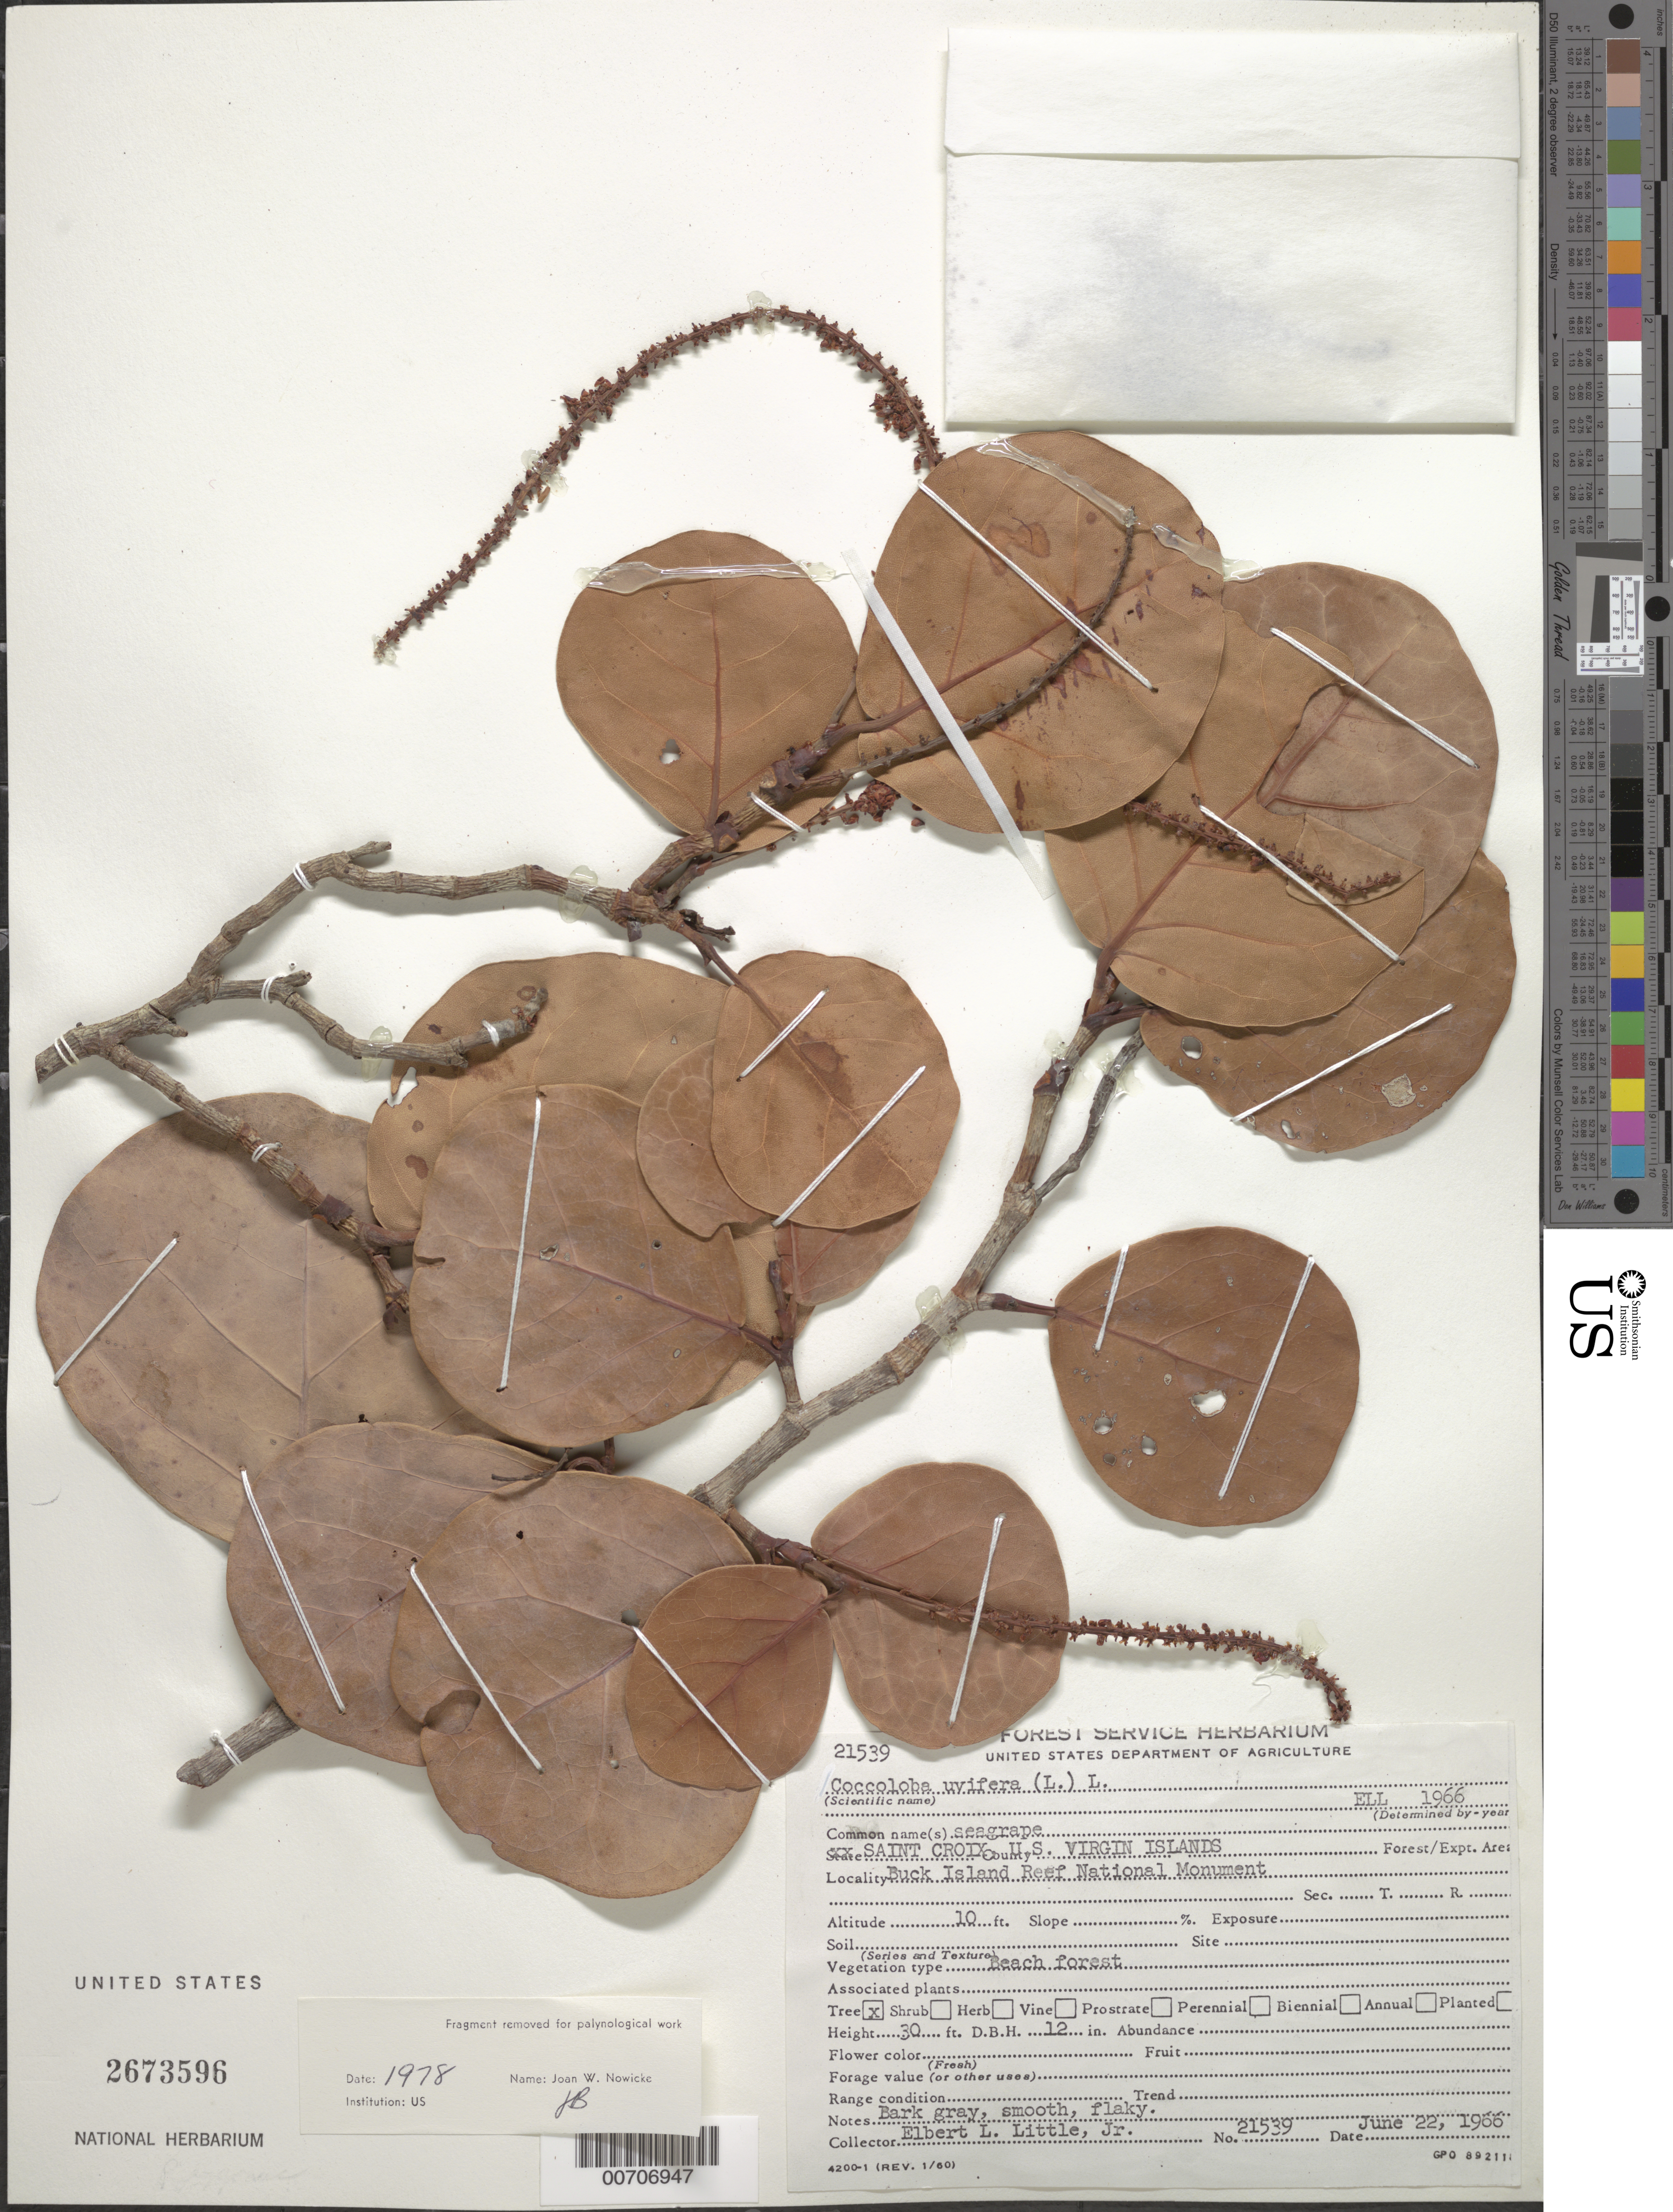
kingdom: Plantae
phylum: Tracheophyta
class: Magnoliopsida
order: Caryophyllales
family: Polygonaceae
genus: Coccoloba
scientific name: Coccoloba x uvifera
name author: L.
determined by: Little, Elbert L., Jr., (FSSR), United States Department of Agriculture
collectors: E. L. Little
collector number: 21539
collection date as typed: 22 Jun 1966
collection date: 1966-06-22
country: U.S. Virgin Islands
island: Buck Island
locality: Buck Island Reef Natl. Monument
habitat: Beach forest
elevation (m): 3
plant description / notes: Common name: sea grape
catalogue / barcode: US 2673596